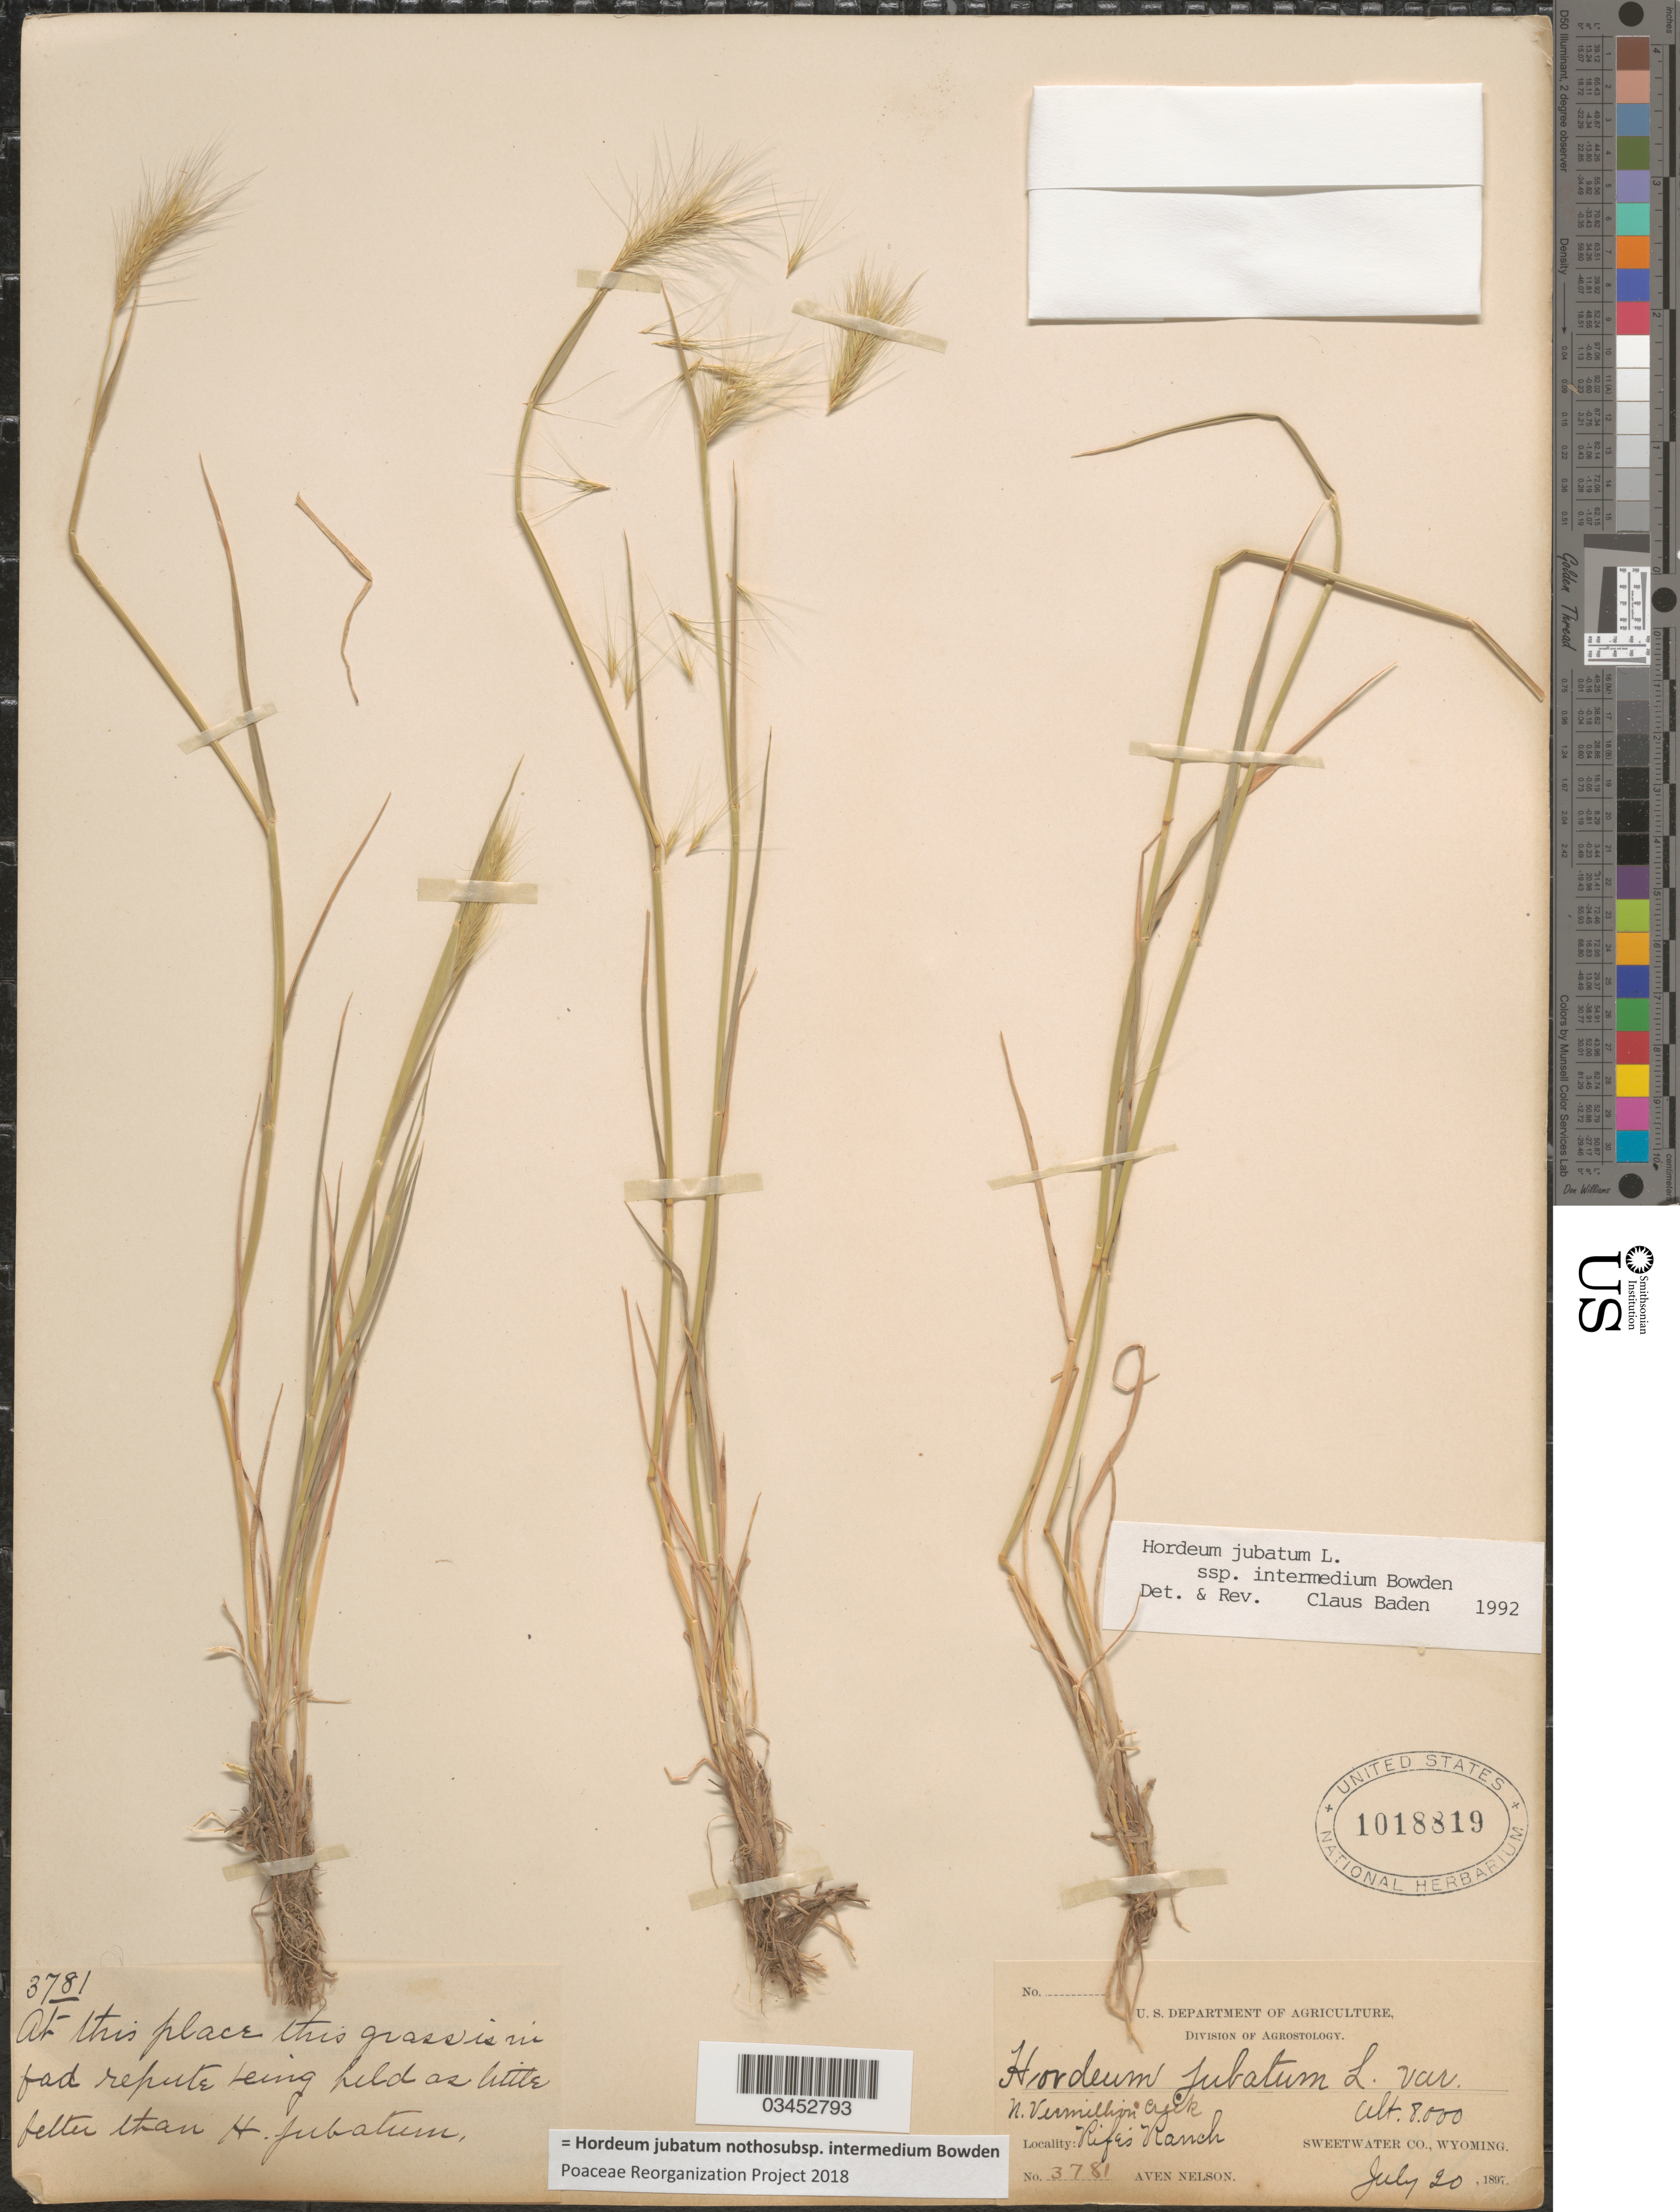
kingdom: Plantae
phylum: Tracheophyta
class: Liliopsida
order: Poales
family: Poaceae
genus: Hordeum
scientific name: Hordeum jubatum nothosubsp. intermedium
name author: Bowden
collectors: A. Nelson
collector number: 3781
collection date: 1897-07-20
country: United States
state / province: Wyoming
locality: N. Vermillion Creek. Rife's Ranch. Sweetwater Co.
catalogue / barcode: US 1018819